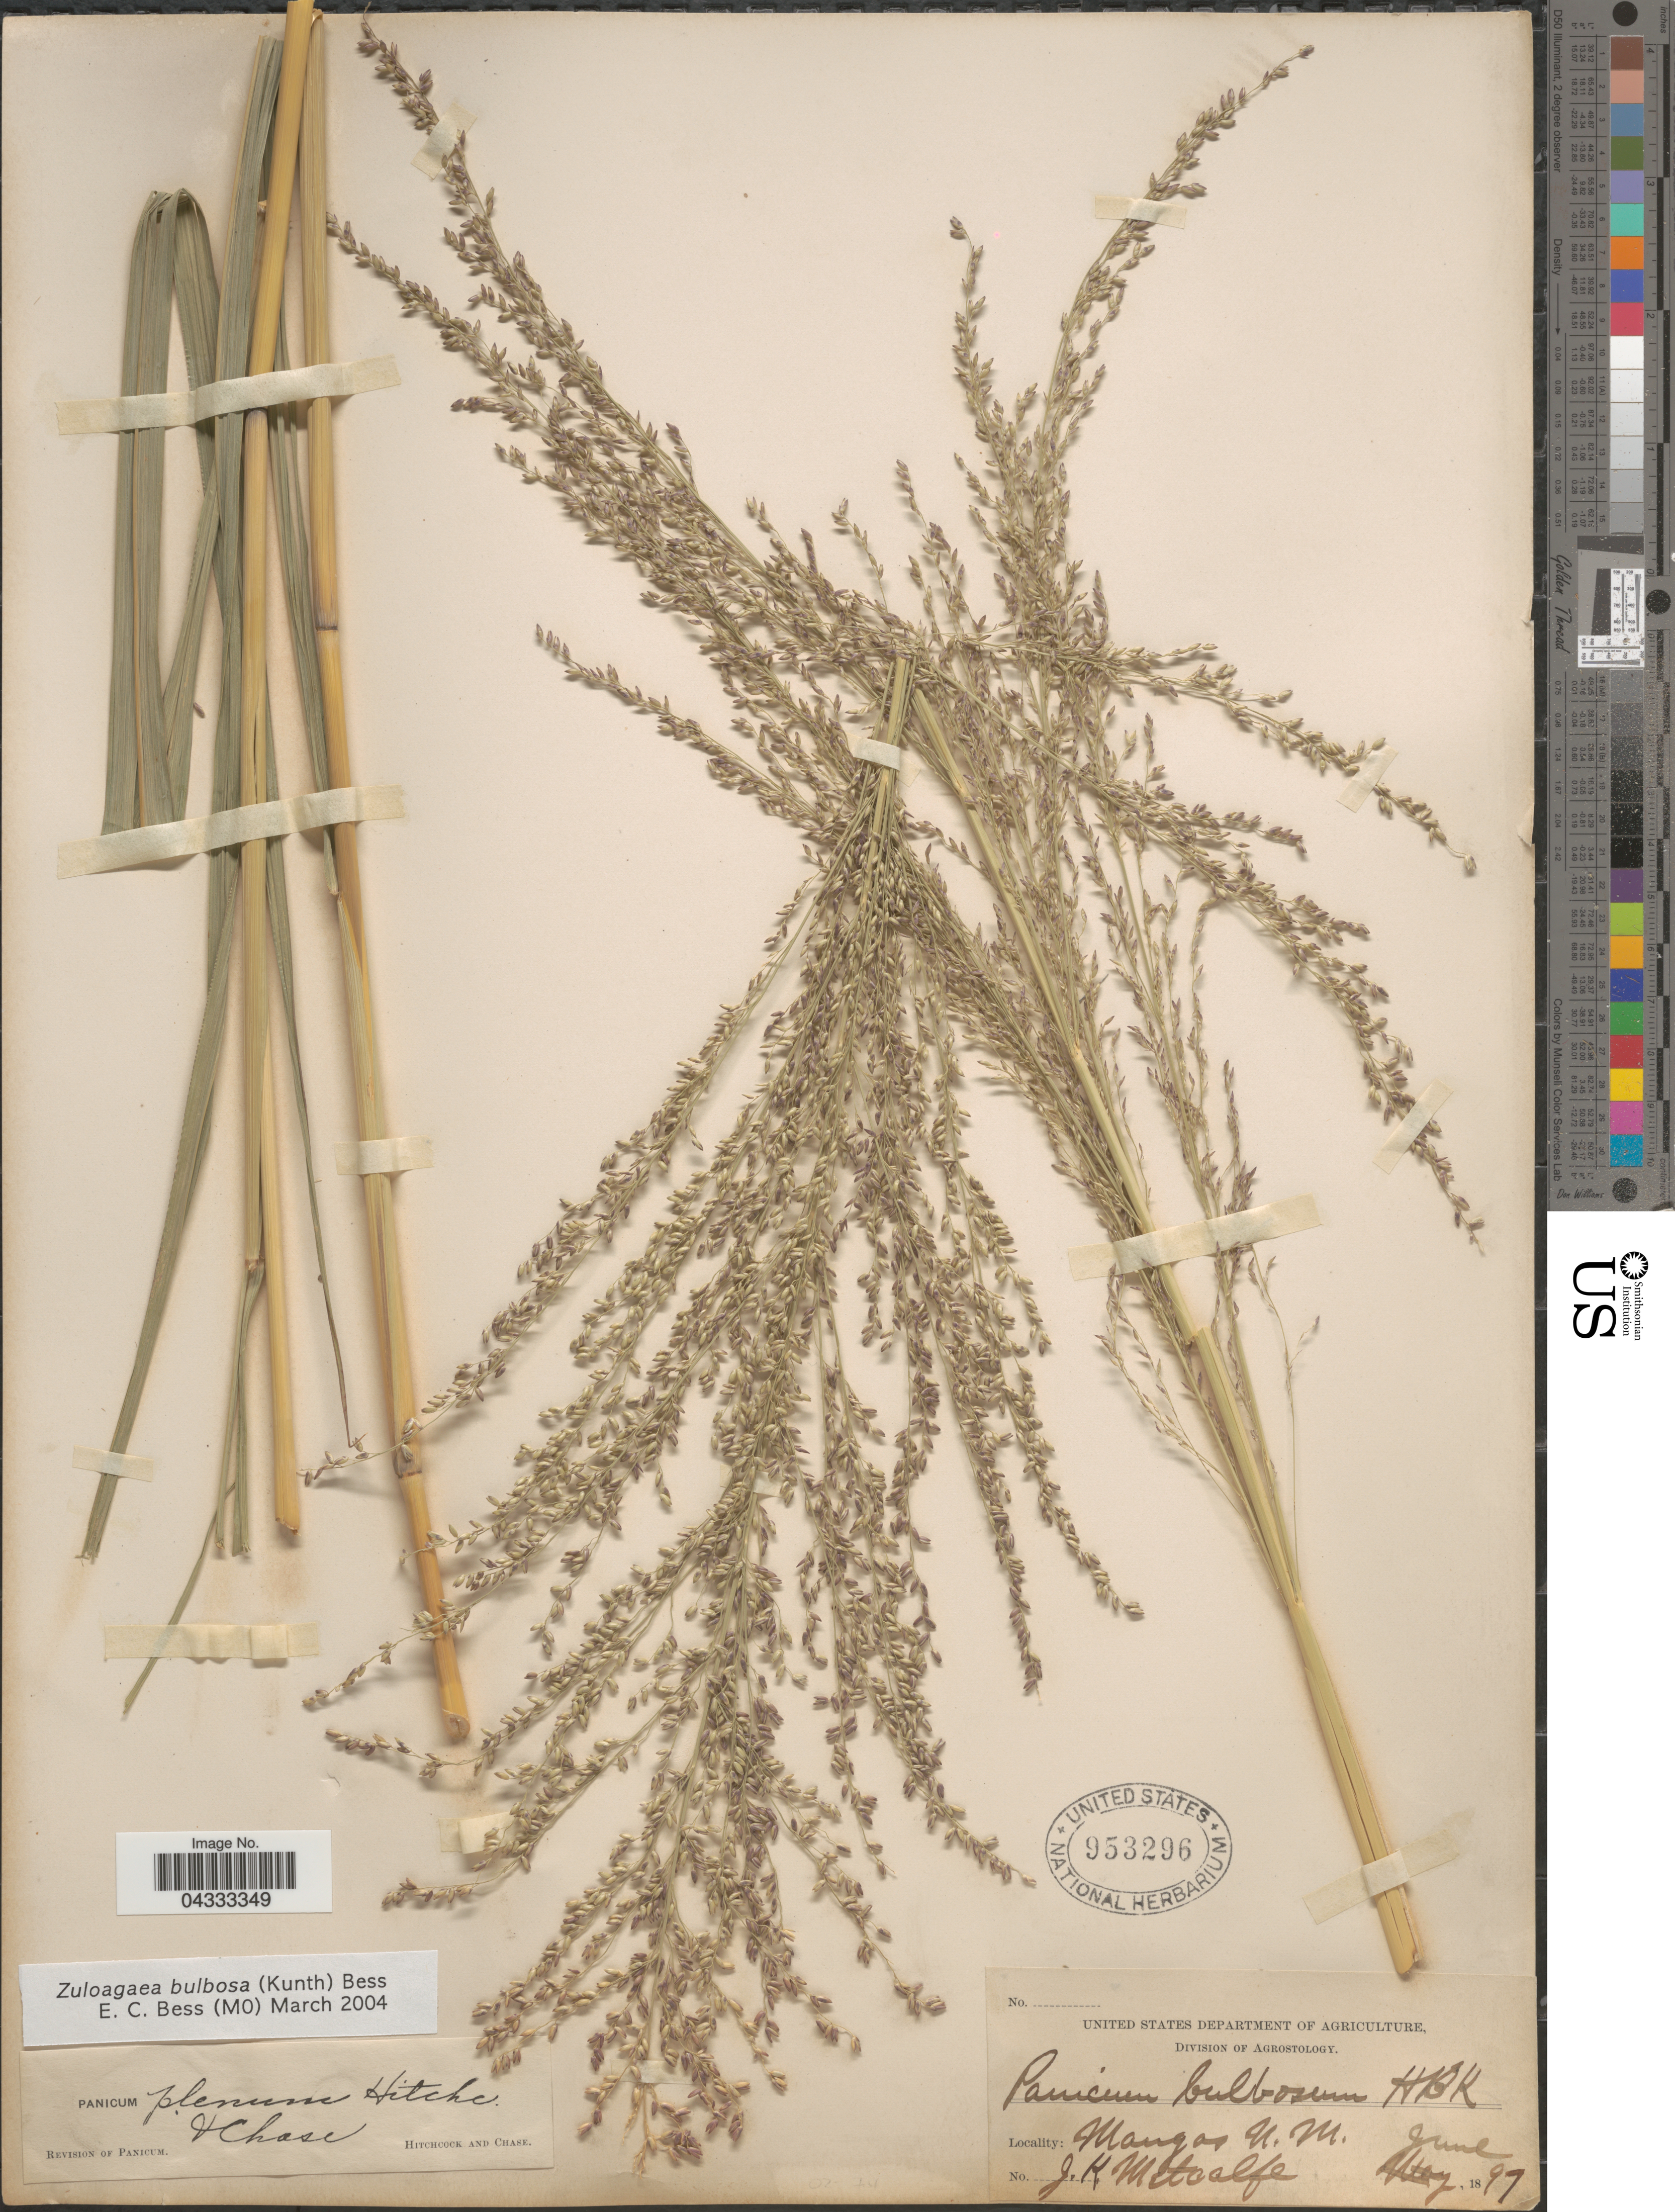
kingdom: Plantae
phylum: Tracheophyta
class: Liliopsida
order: Poales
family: Poaceae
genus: Zuloagaea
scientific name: Zuloagaea bulbosa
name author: (Kunth) E. Bess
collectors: J. Metcalfe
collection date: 1897-06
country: United States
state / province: New Mexico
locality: Mangas.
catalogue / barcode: US 953296